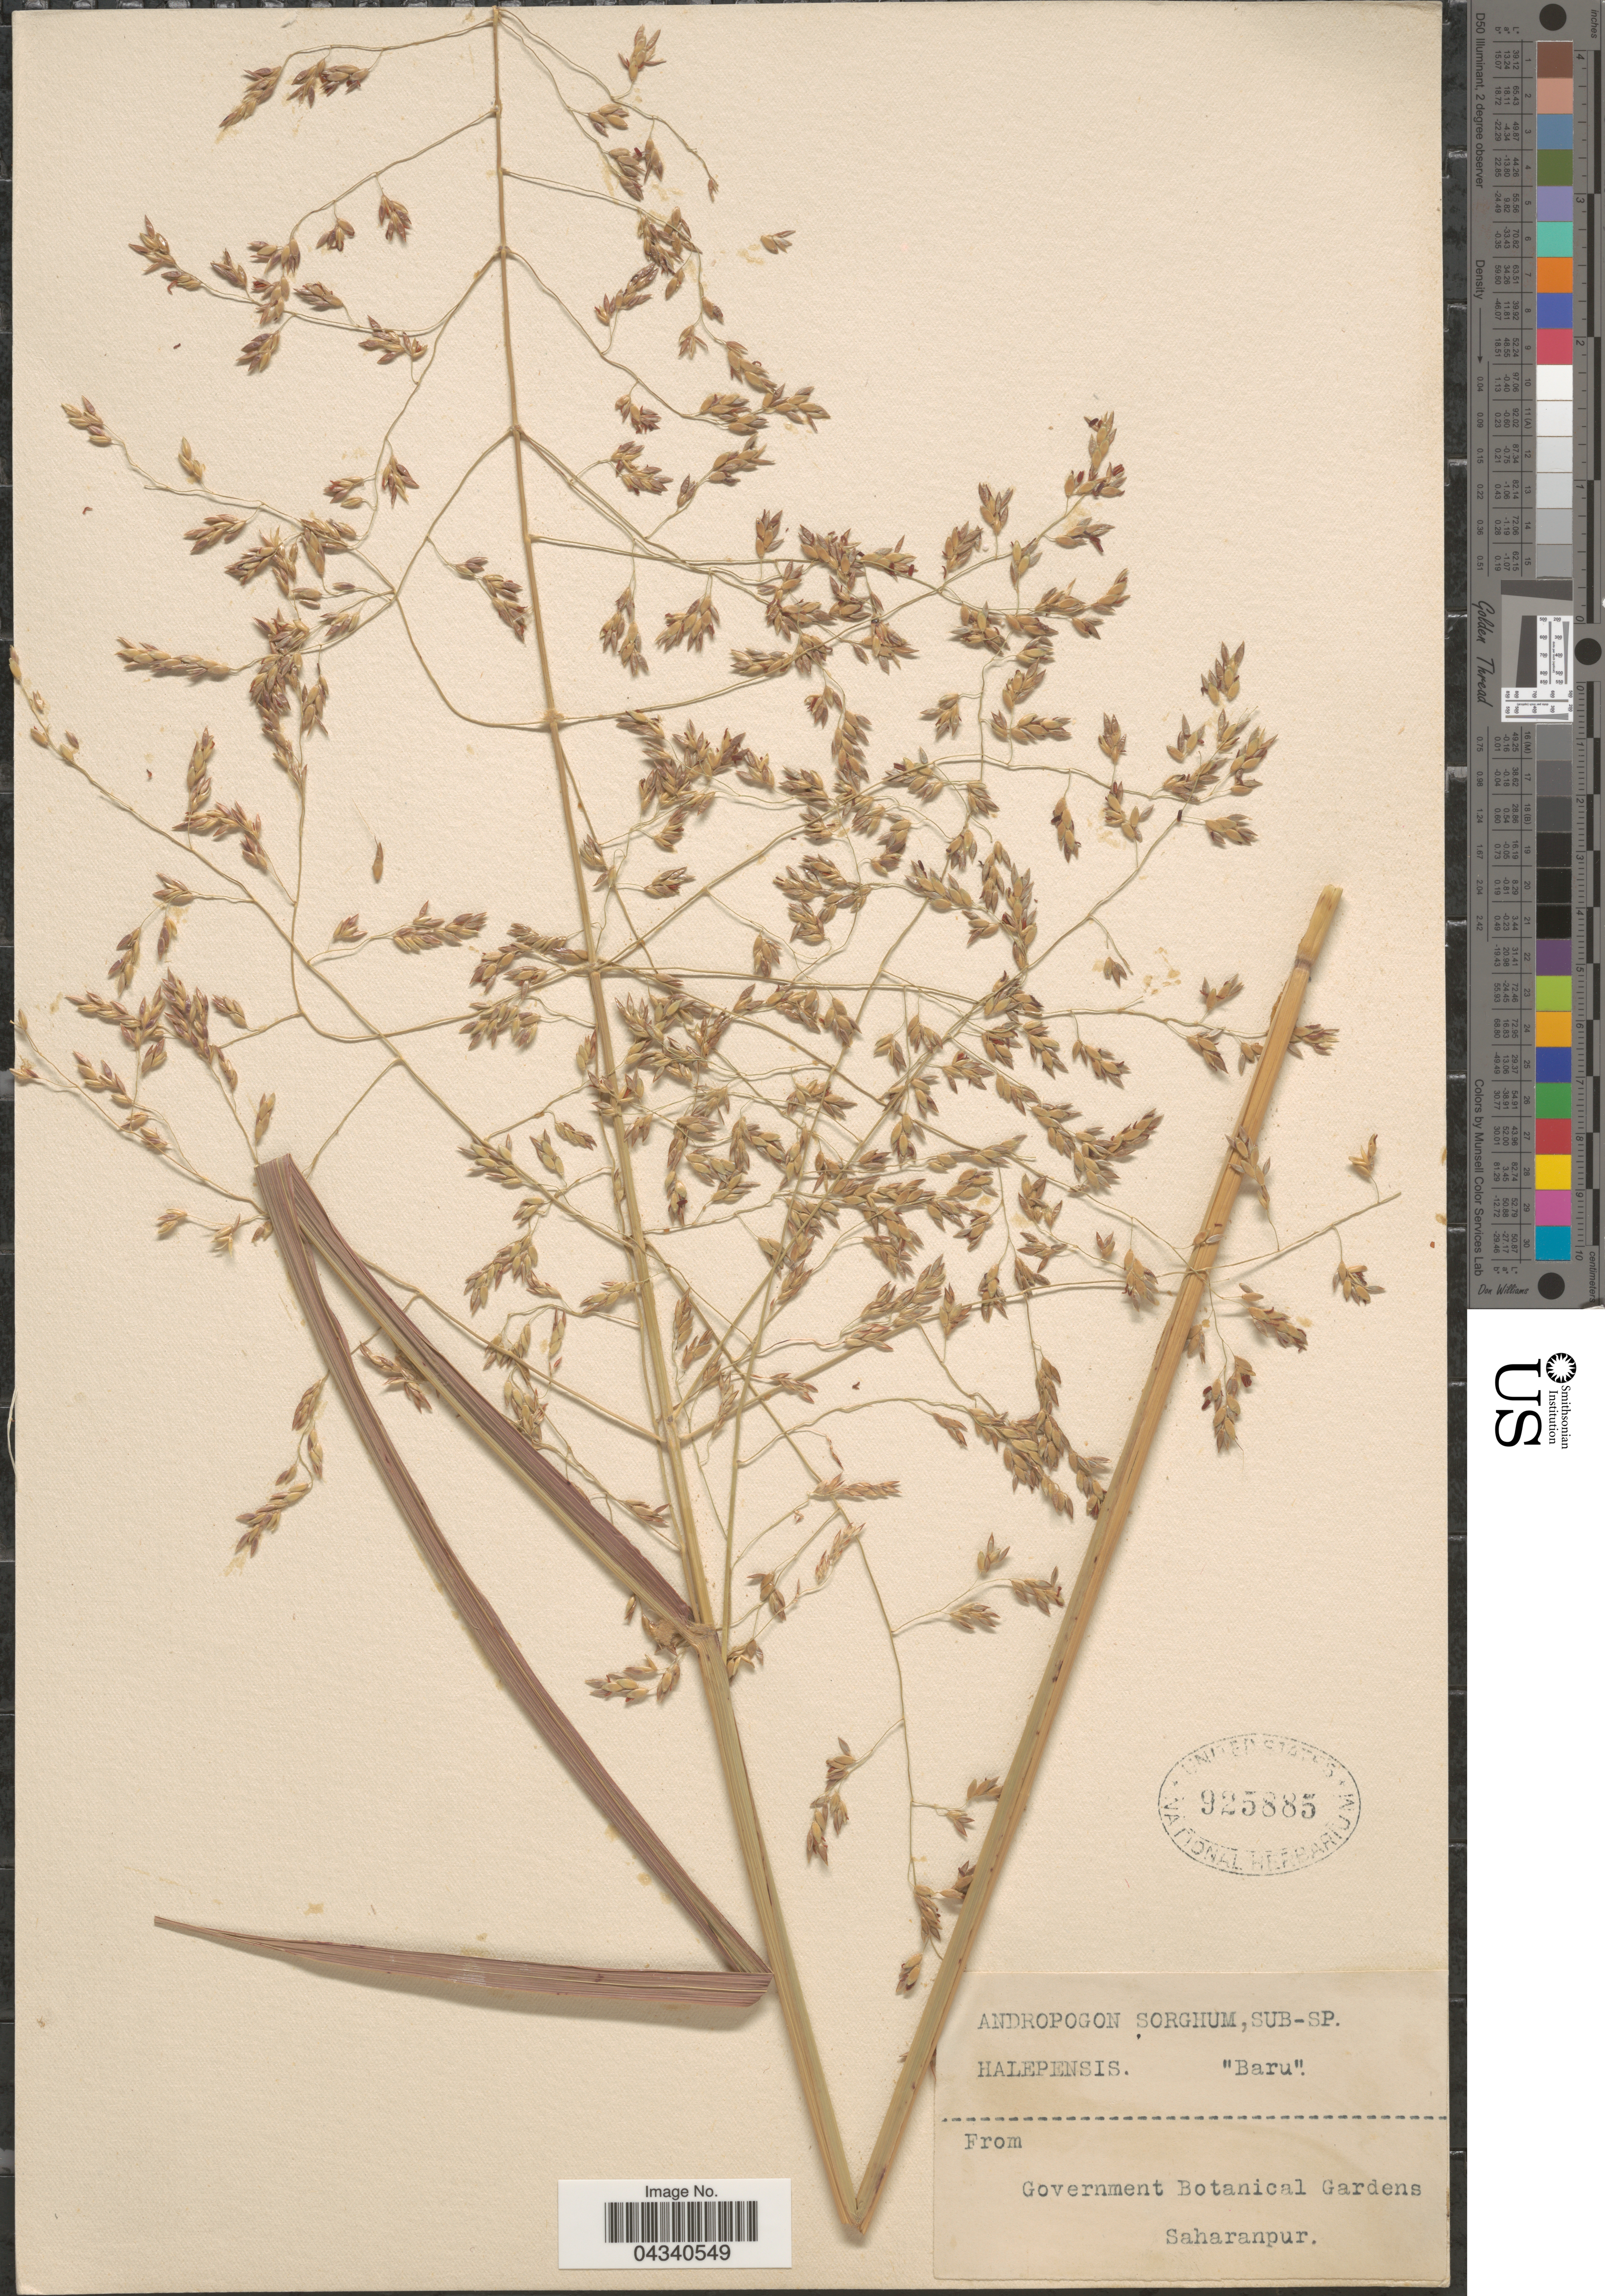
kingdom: Plantae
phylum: Tracheophyta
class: Liliopsida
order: Poales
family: Poaceae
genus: Sorghum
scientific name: Sorghum halepense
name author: (L.) Pers.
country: India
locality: Government Botanical Gardens Saharanpur.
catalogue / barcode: US 925885